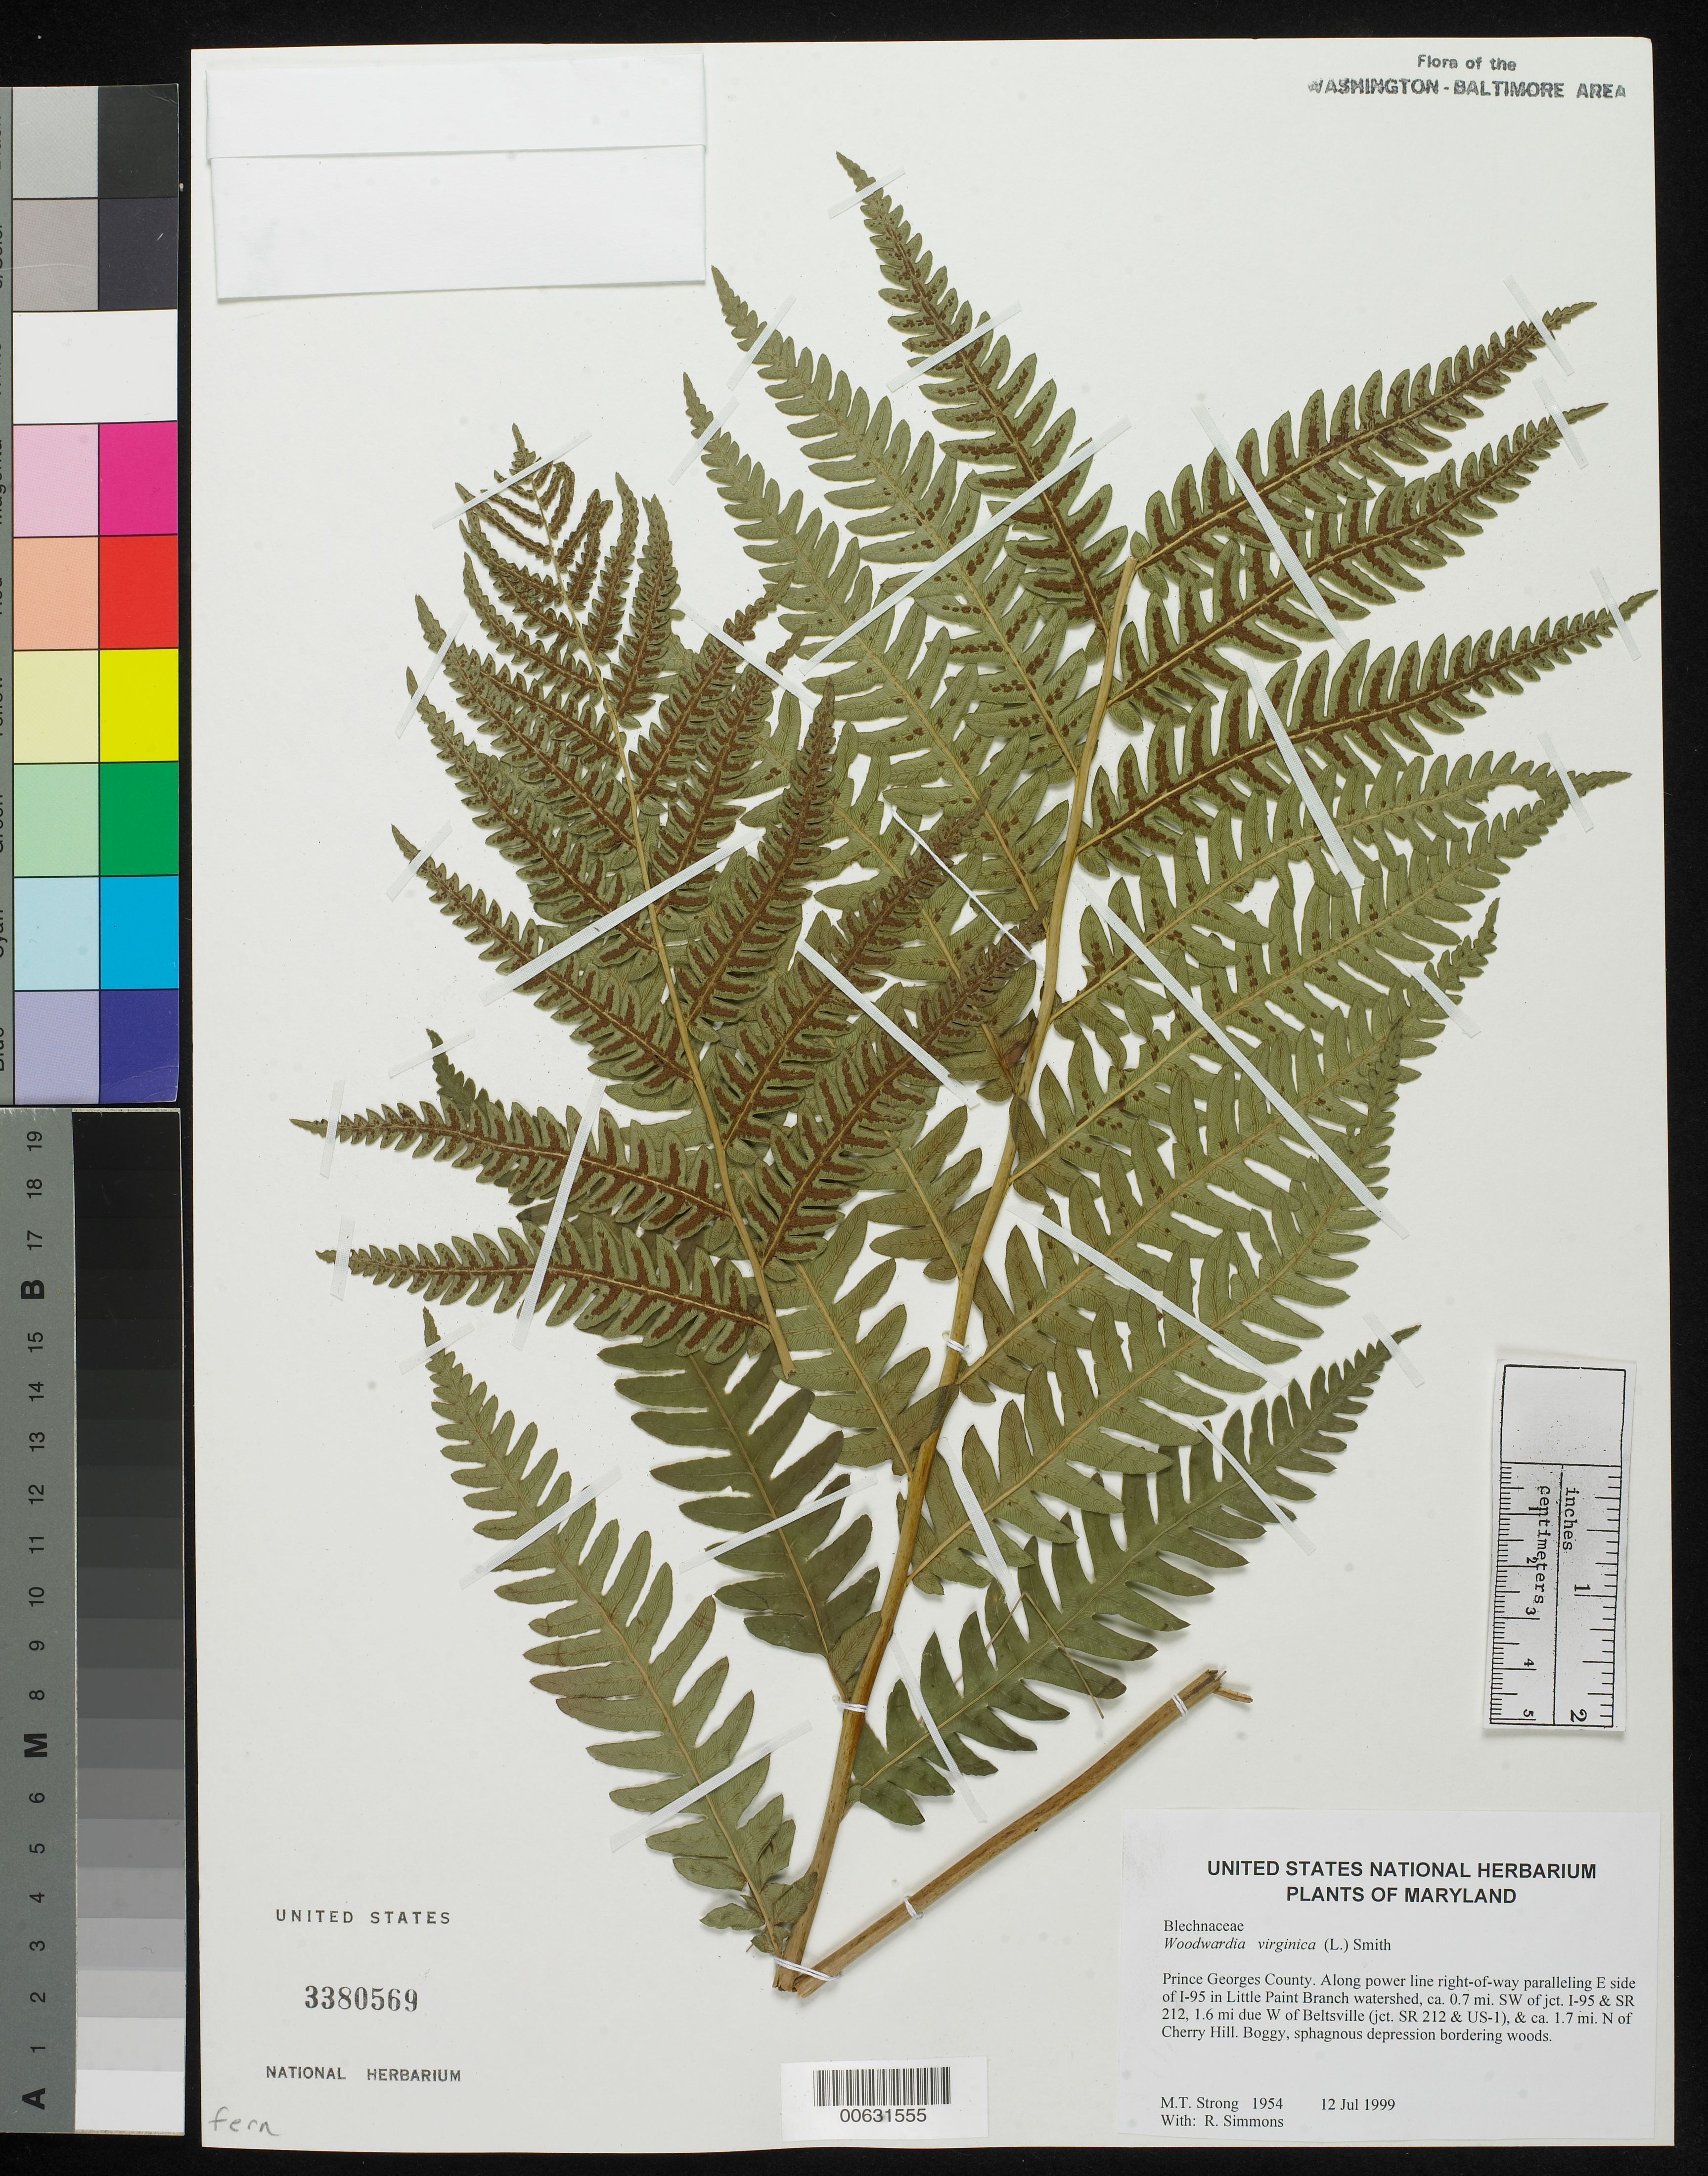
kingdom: Plantae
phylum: Tracheophyta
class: Polypodiopsida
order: Polypodiales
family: Blechnaceae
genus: Woodwardia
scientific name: Woodwardia virginica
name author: (L.) R.M. Sm.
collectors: M. T. Strong & R. Simmons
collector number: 1954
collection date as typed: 12 Jul 1999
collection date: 1999-07-12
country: United States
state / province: Maryland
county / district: Prince George's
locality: Along power line right-of-way paralleling E side of I-95 in Little Paint Branch watershed, ca. 0.7 mi. SW of jct. I-95 & SR 212, 1.6 mi due W of Beltsville (jct. SR 212 & US-1), & ca. 1.7 mi. N of Cherry Hill.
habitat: Boggy, sphagnous depression bordering woods.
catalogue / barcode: US 3380569